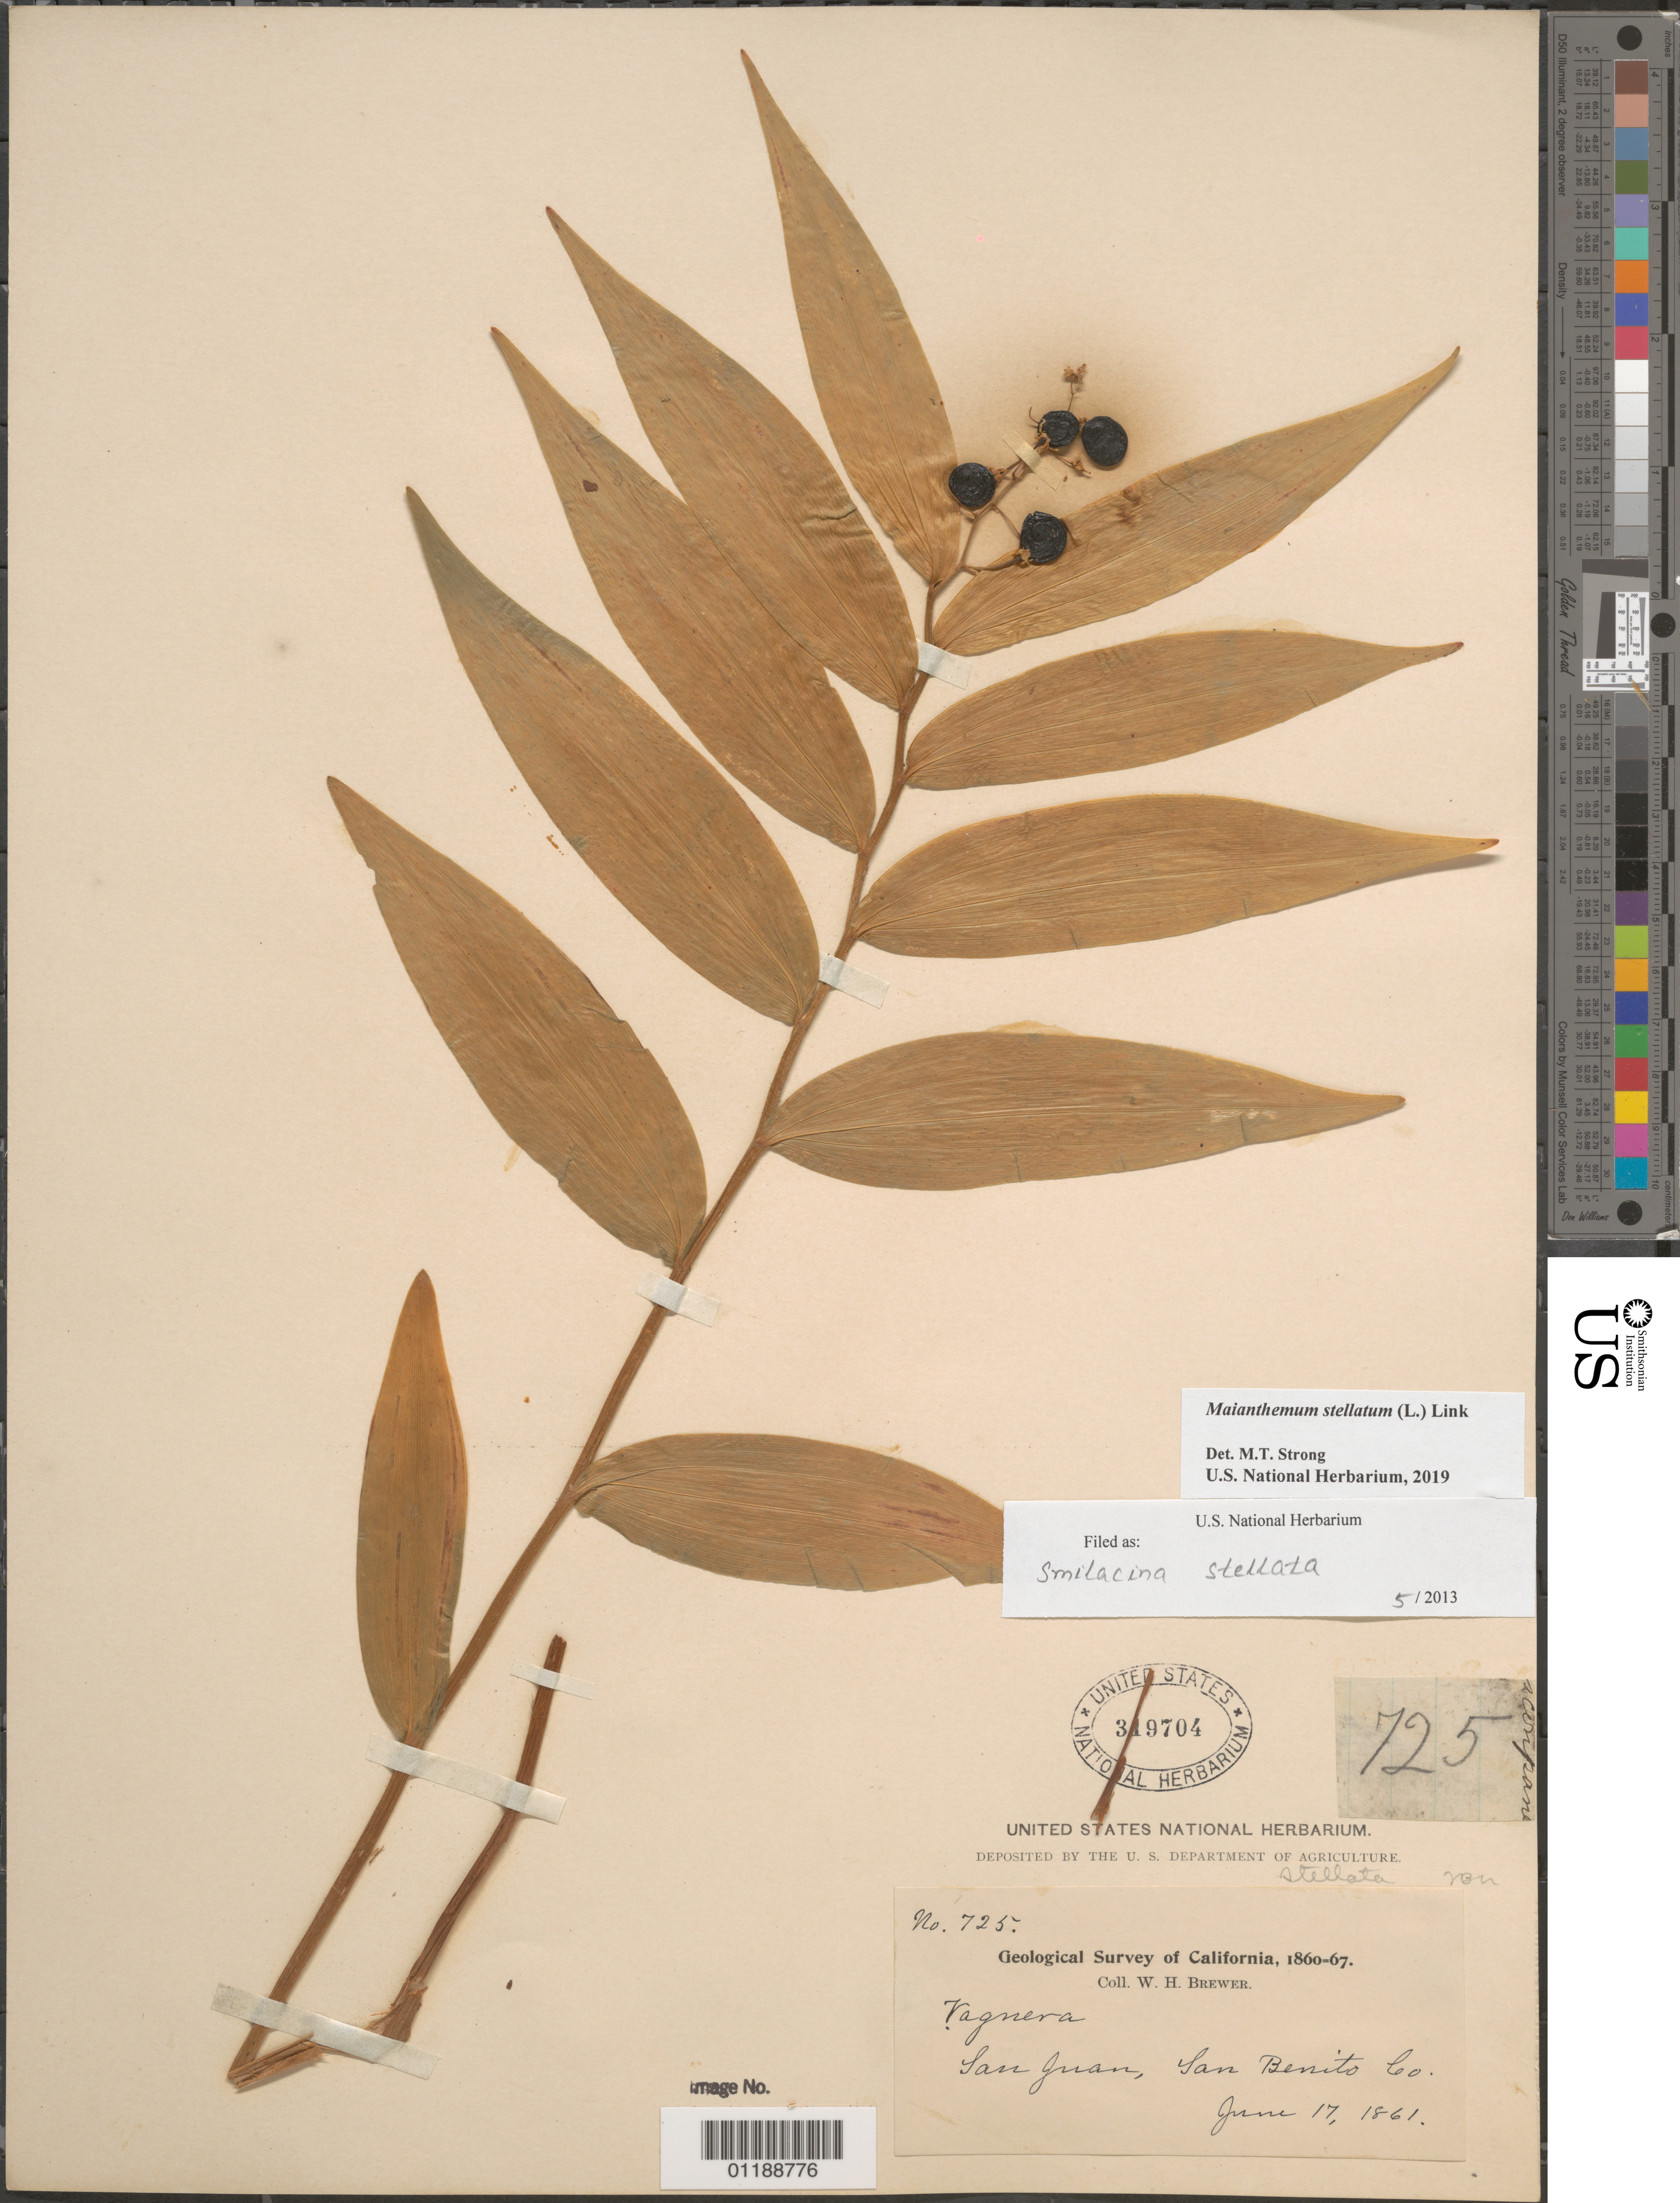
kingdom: Plantae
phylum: Tracheophyta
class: Liliopsida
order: Asparagales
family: Asparagaceae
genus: Maianthemum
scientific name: Maianthemum stellatum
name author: (L.) Link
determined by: Strong, Mark T., (BOT), Smithsonian Institution - National Museum of Natural History (UNITED STATES)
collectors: W. H. Brewer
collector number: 725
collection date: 1861-06-17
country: United States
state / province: California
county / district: San Benito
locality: San Juan.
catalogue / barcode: US 319704